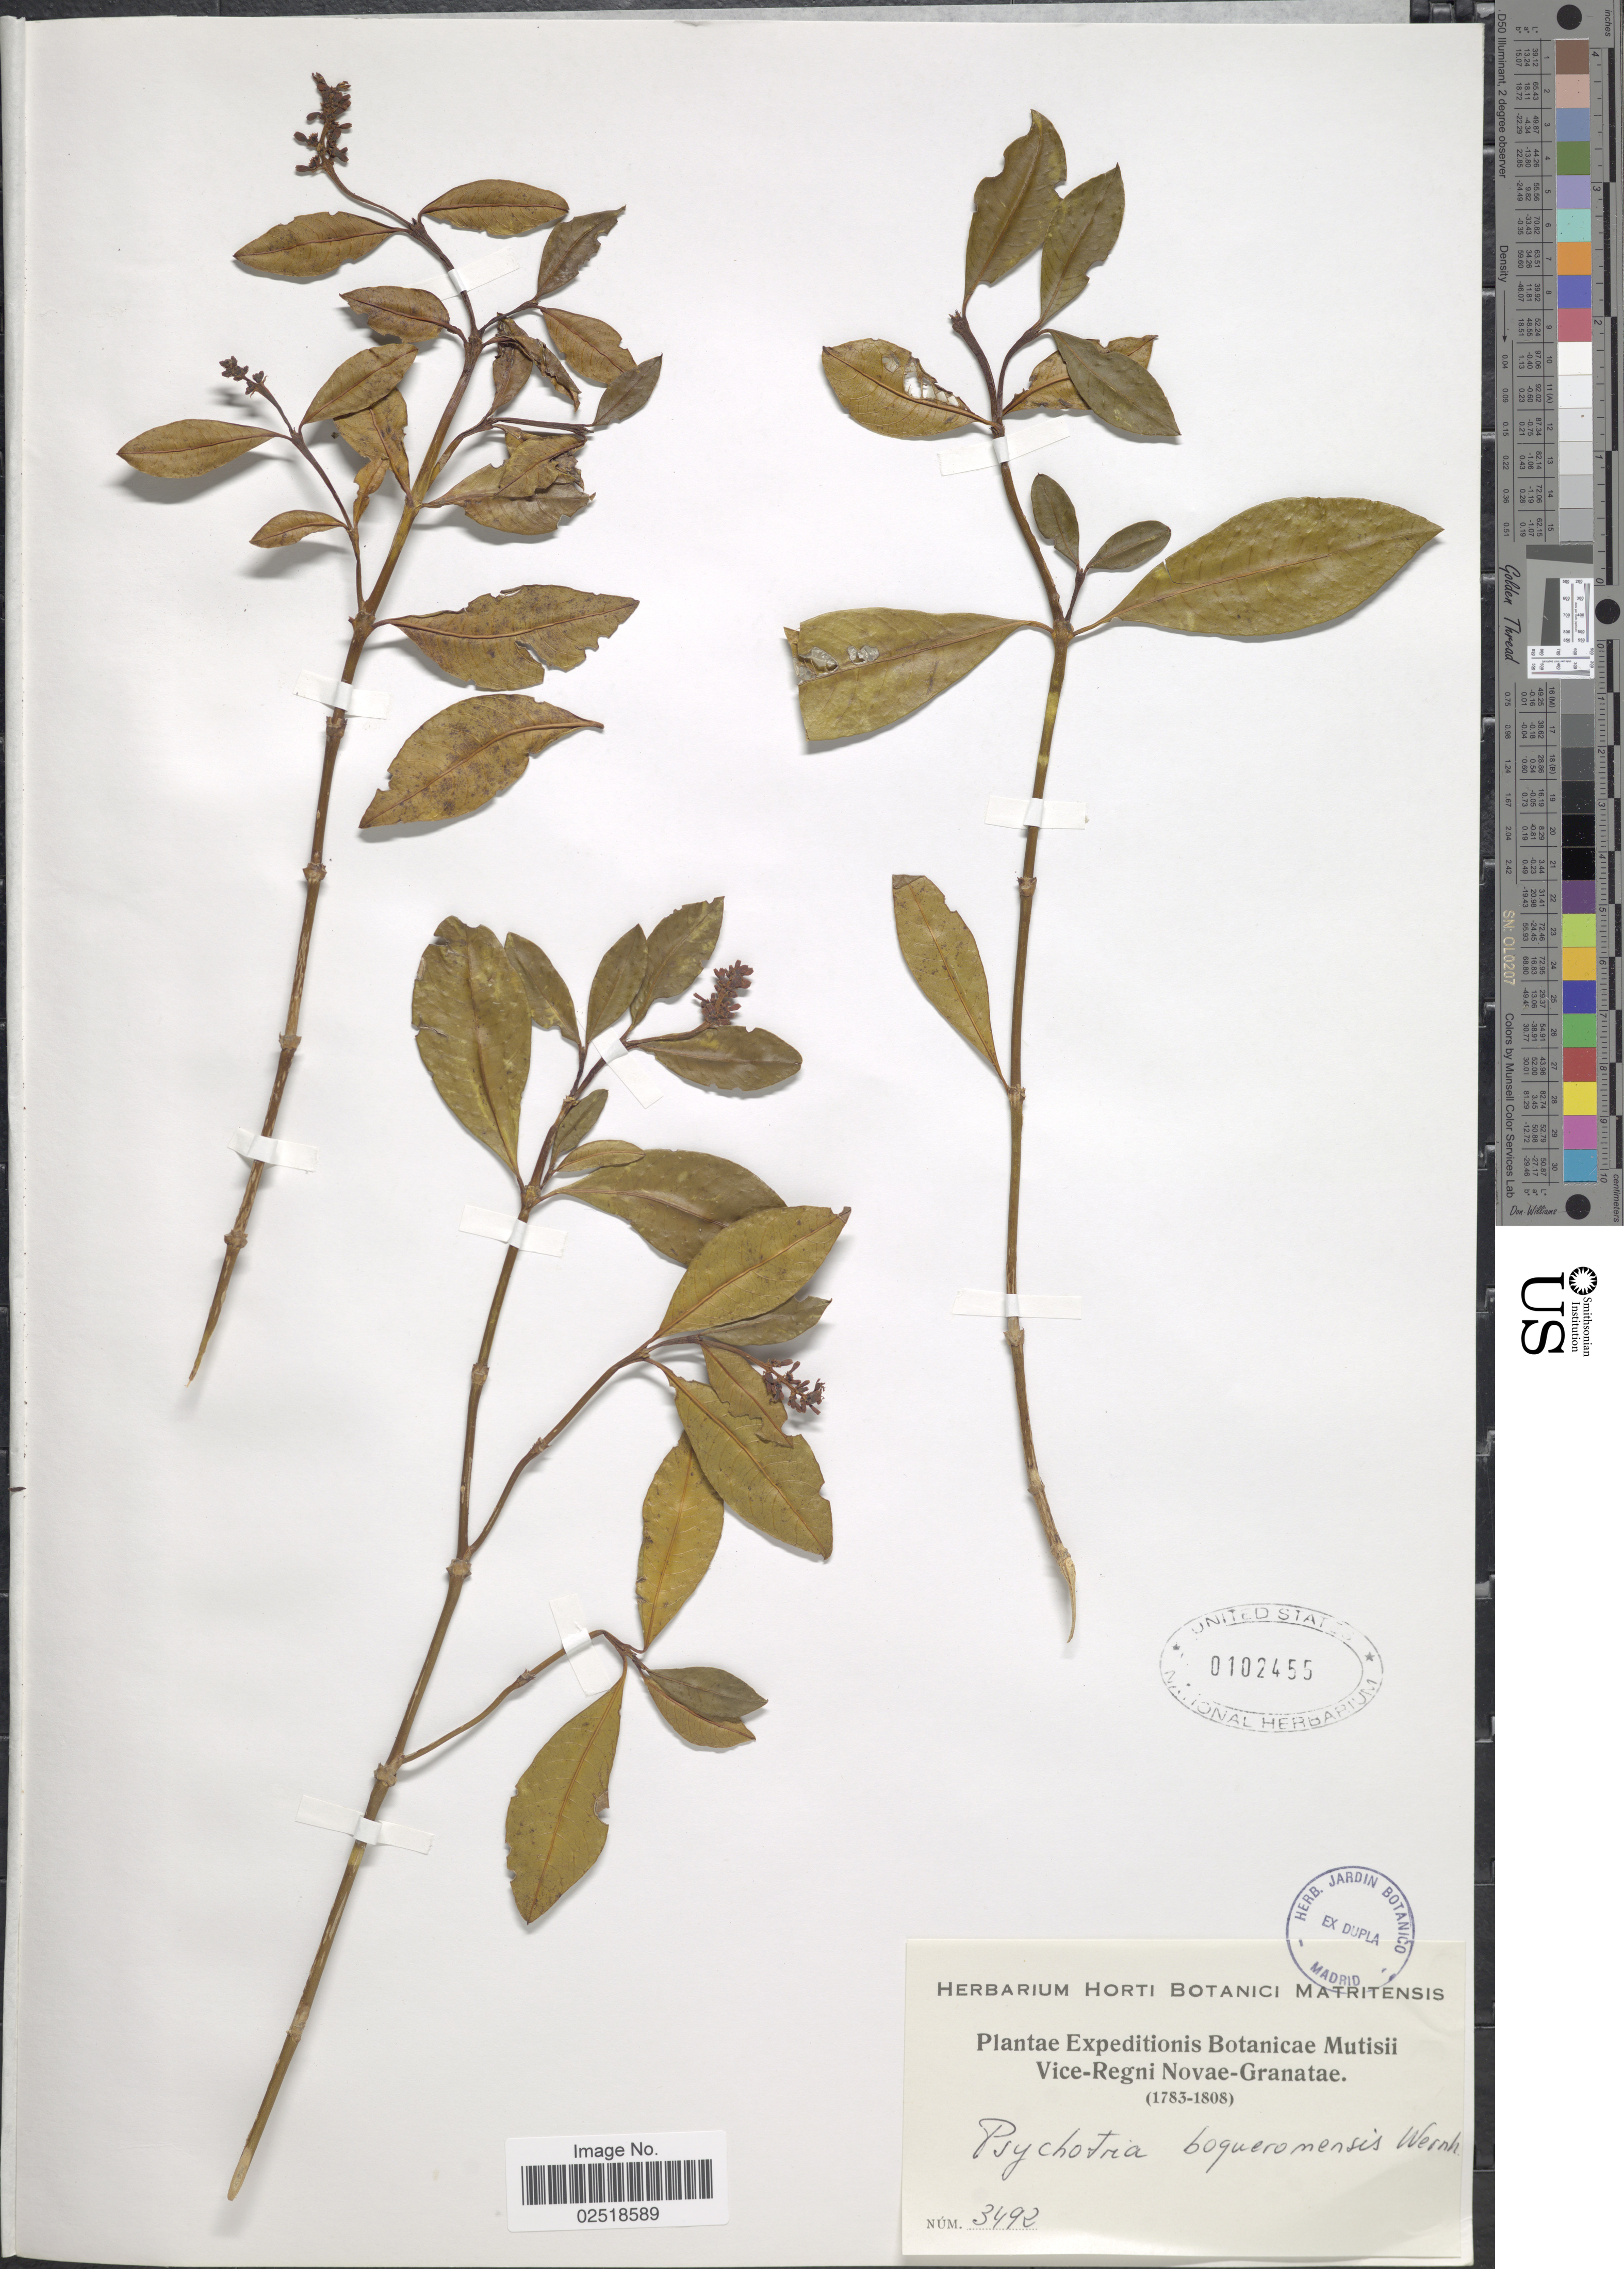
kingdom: Plantae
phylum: Tracheophyta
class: Magnoliopsida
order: Gentianales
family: Rubiaceae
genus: Psychotria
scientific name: Psychotria boqueronensis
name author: Wernham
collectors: ex herb. Horti Botanici Matritensis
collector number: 3492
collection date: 1783/1808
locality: Vice-Regnii Novae-Granatae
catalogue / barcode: US 102455